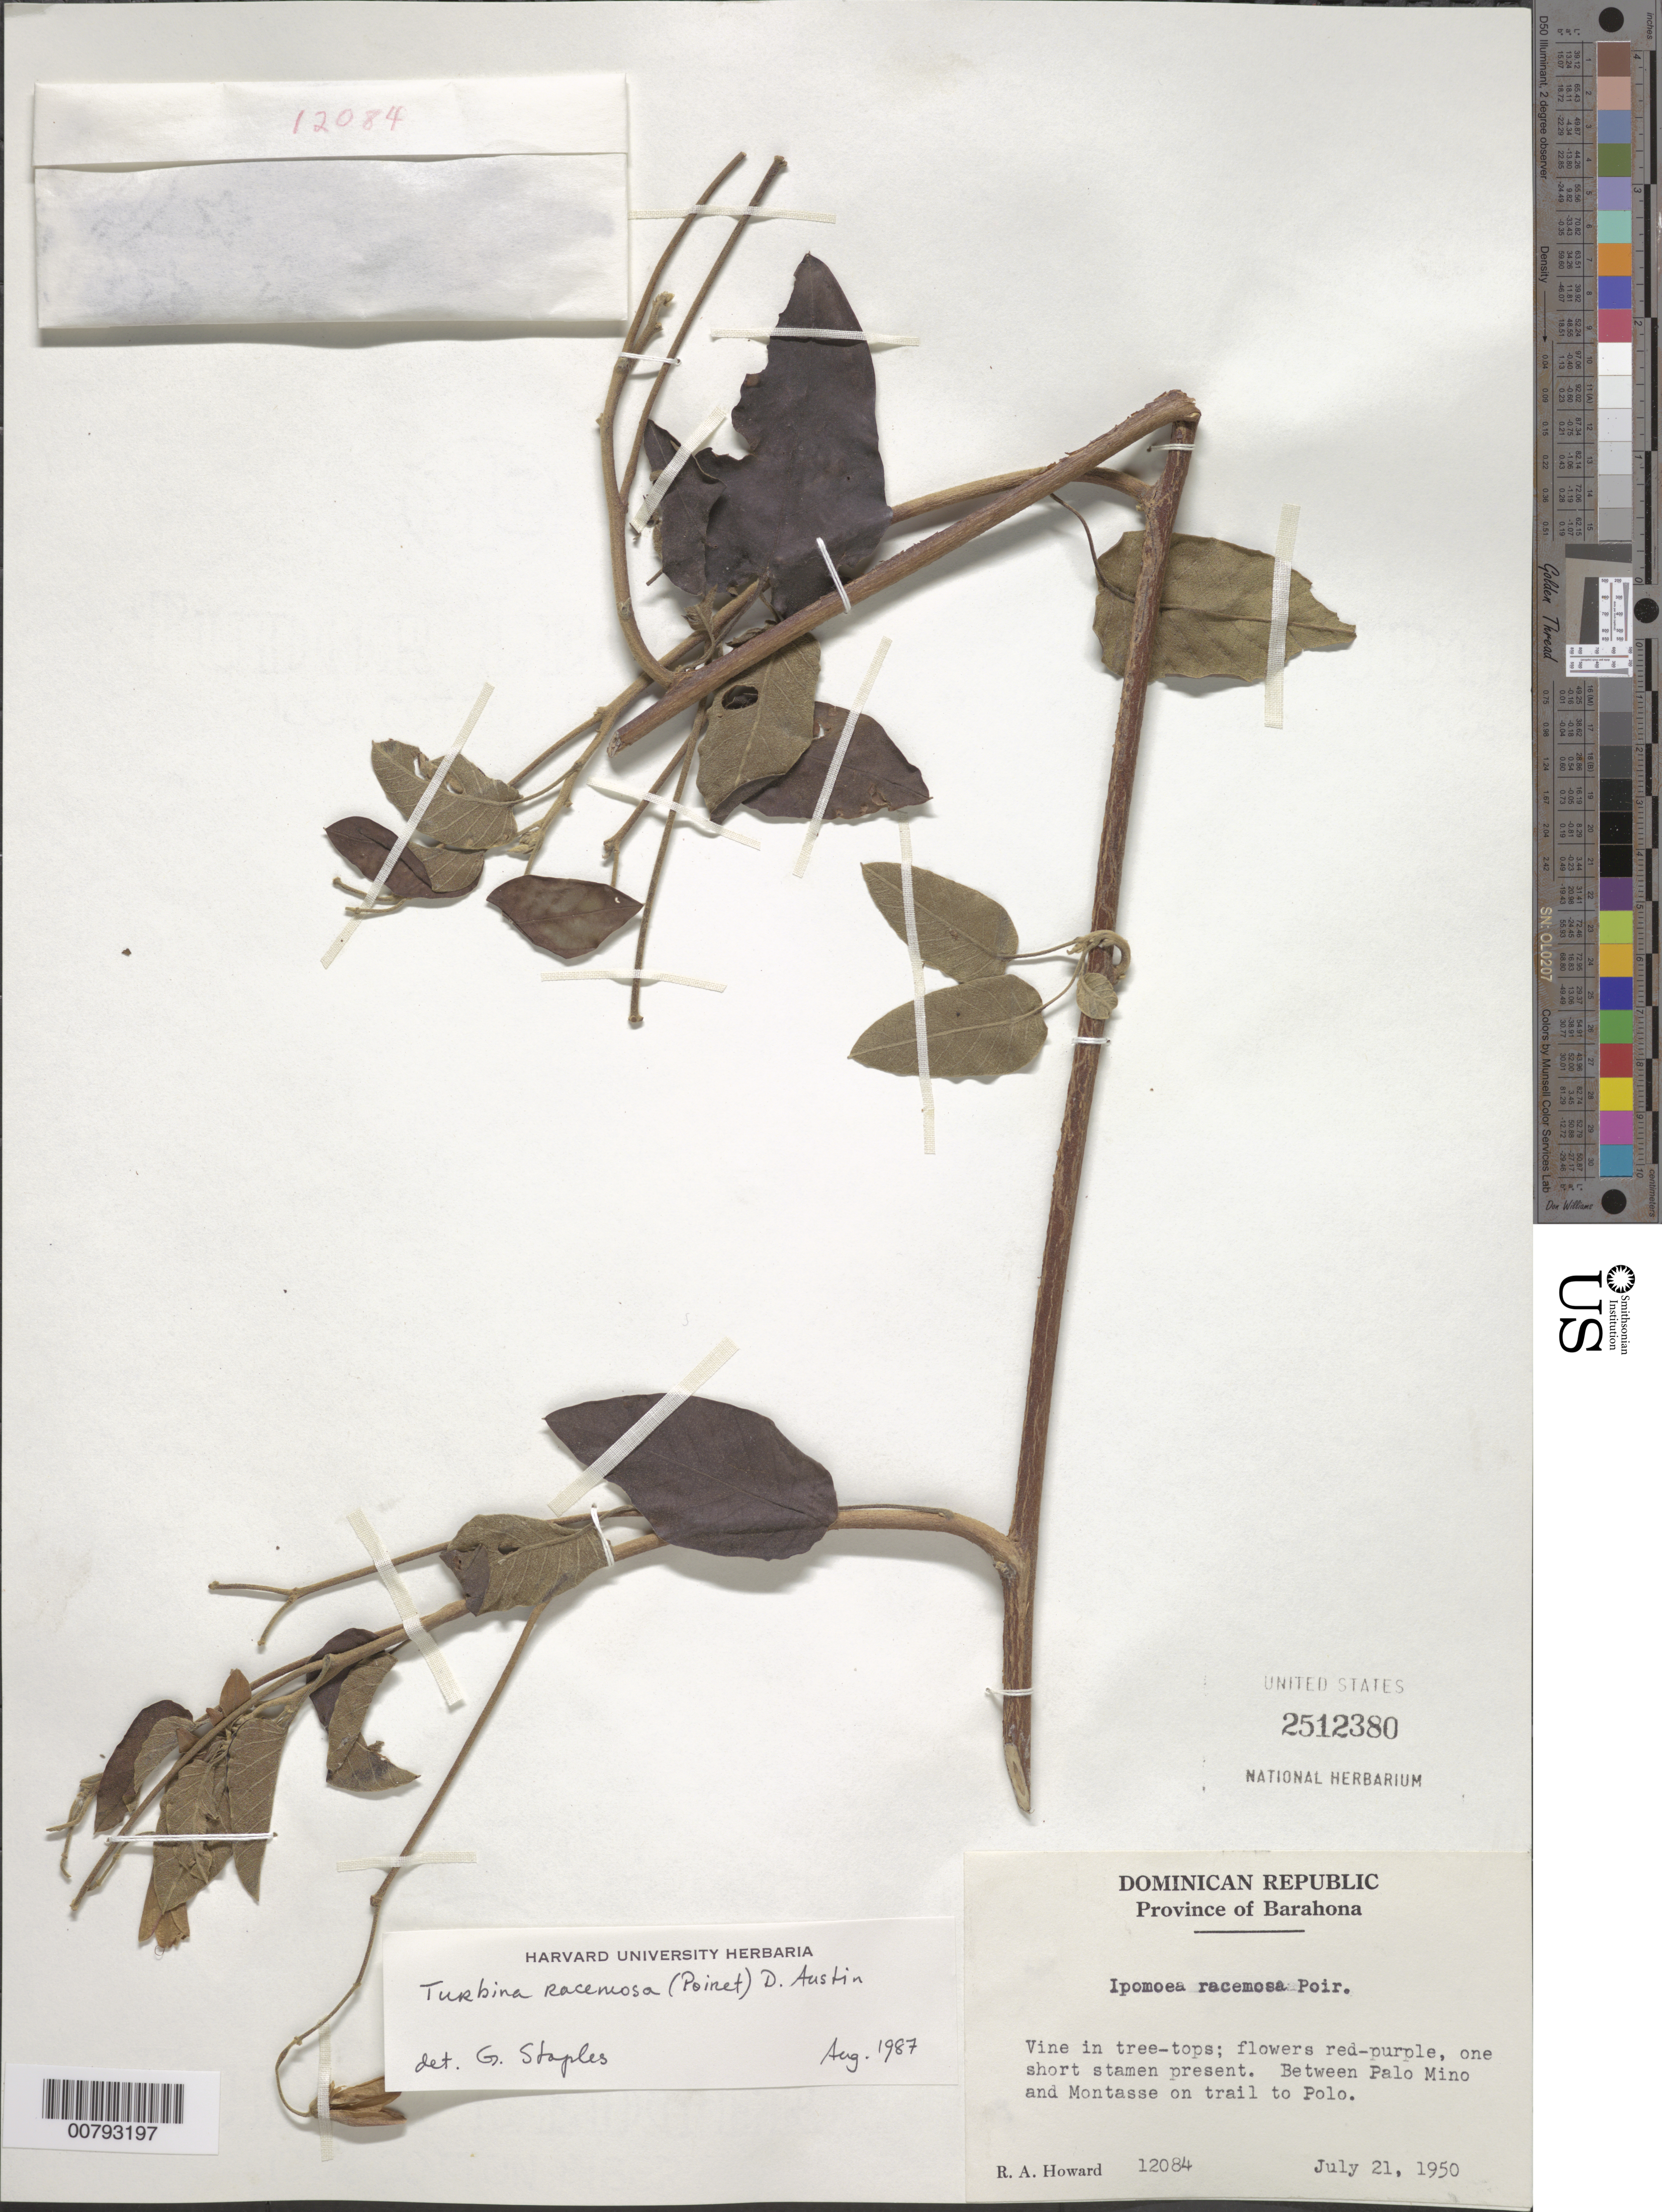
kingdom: Plantae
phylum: Tracheophyta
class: Magnoliopsida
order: Solanales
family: Convolvulaceae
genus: Turbina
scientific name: Turbina racemosa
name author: (Poir.) D.F. Austin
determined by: Staples, G. W.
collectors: R. A. Howard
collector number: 12084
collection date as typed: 21 Jul 1950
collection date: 1950-07-21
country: Dominican Republic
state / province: Barahona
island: Hispaniola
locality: Between Palo Mino and Montasse on trail to Polo.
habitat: In tree tops.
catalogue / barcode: US 2512380